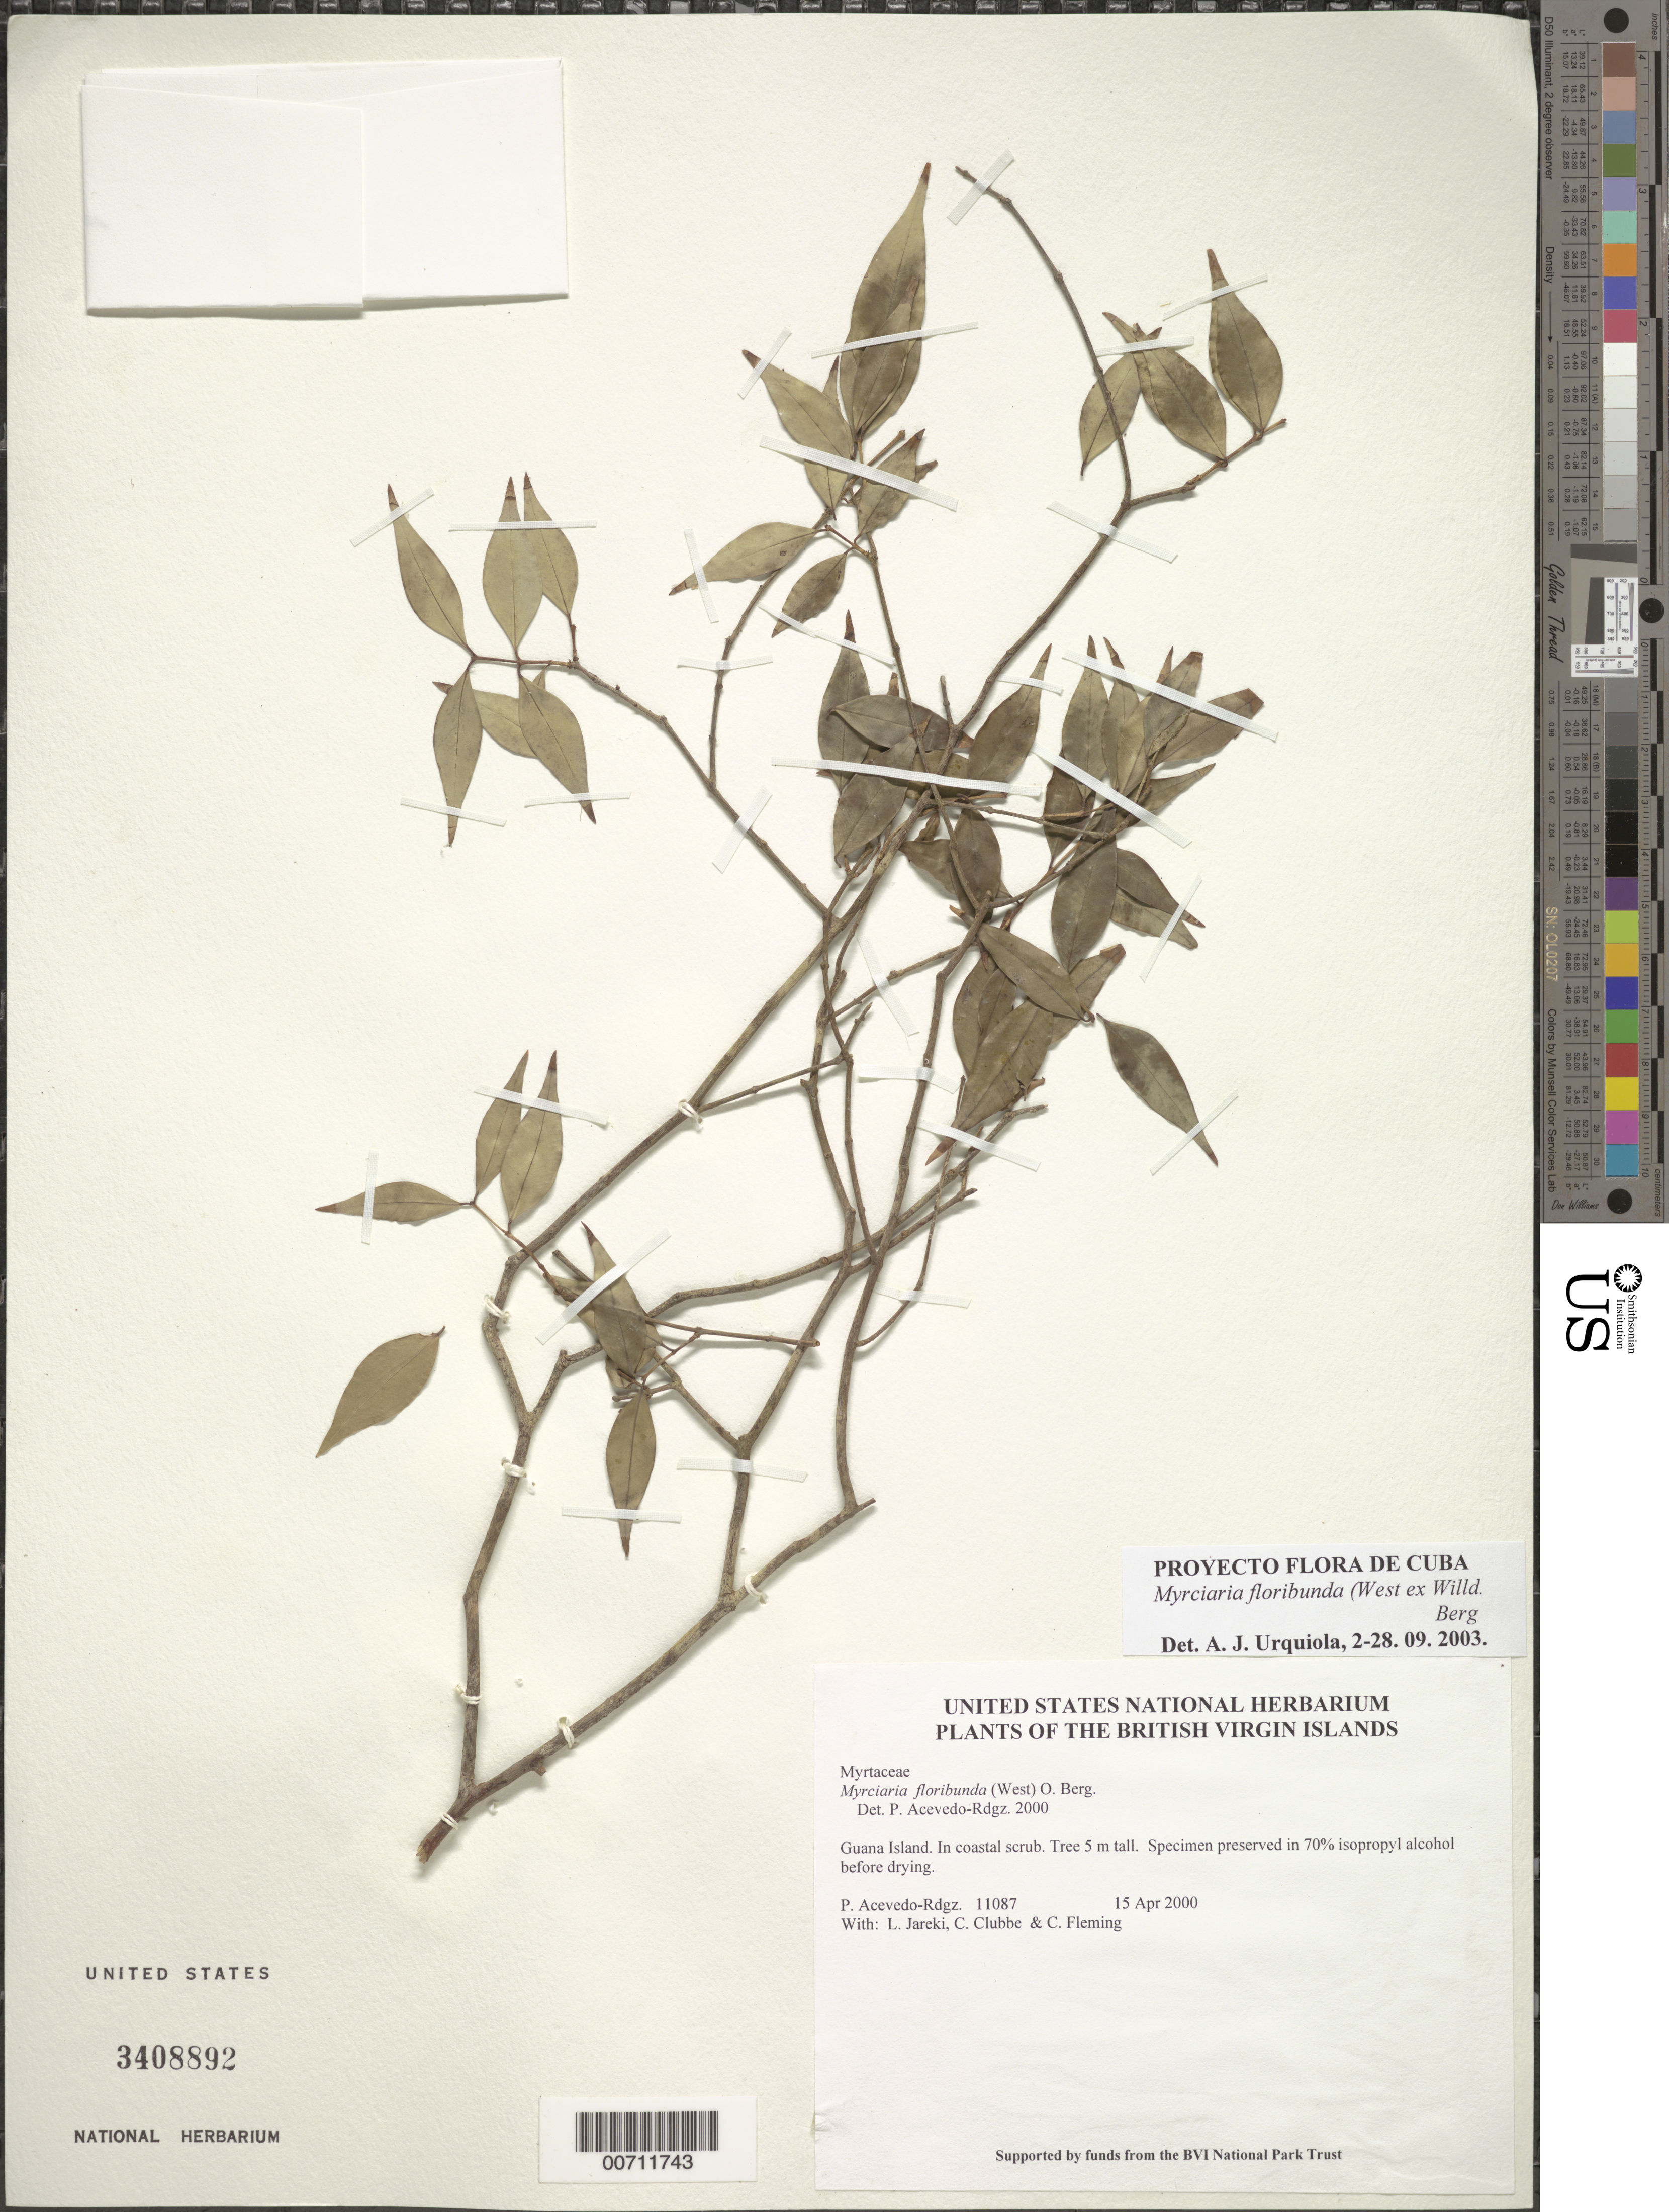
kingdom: Plantae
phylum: Tracheophyta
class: Magnoliopsida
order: Myrtales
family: Myrtaceae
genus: Myrciaria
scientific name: Myrciaria floribunda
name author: (H. West ex Willd.) O. Berg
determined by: Acevedo-Rodríguez, P., (BOT), Smithsonian Institution - National Museum of Natural History (UNITED STATES)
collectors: P. Acevedo-Rodr., L. Jareki, C. Clubbe & C. Fleming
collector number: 11087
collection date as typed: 15 Apr 2000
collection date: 2000-04-15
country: British Virgin Islands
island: Guana Island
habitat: In coastal scrub.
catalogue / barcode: US 3408892